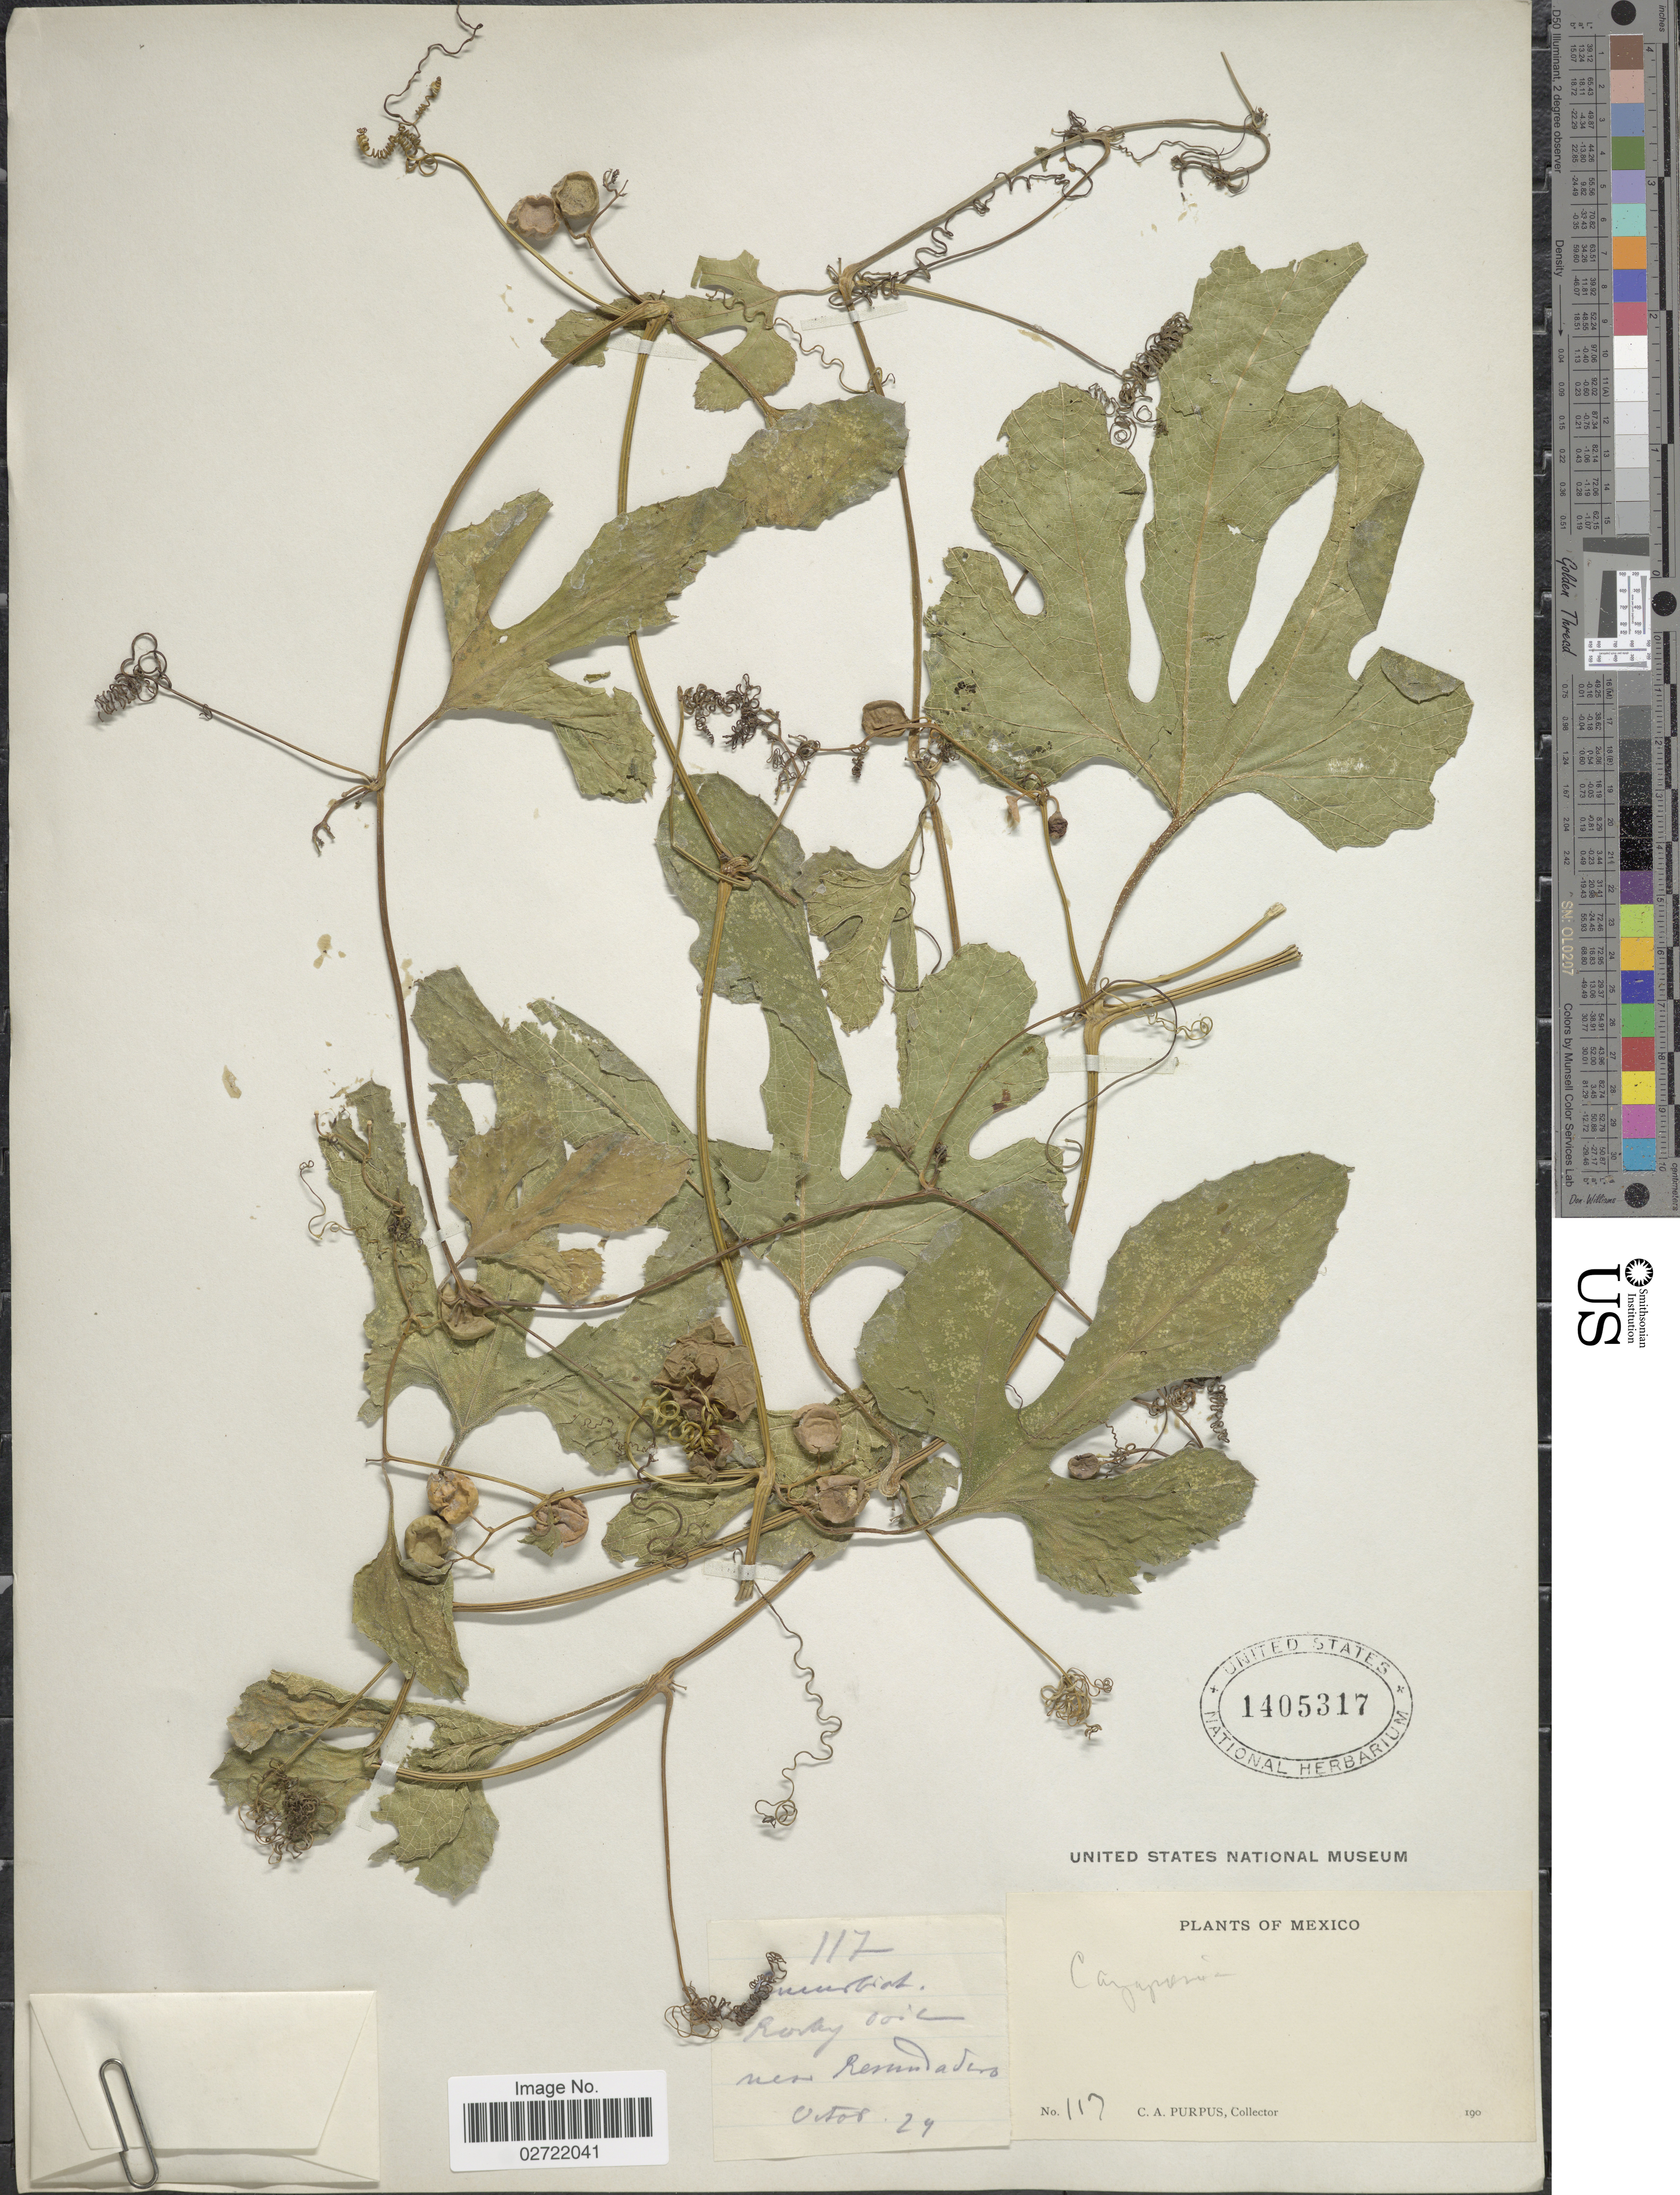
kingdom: Plantae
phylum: Tracheophyta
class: Magnoliopsida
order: Cucurbitales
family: Cucurbitaceae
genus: Cayaponia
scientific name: Cayaponia attenuata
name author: (Hook. & Arn.) Cogn.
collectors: C. A. Purpus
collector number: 117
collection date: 1929-10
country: Mexico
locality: Rocky soil near Remudadero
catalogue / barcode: US 1405317